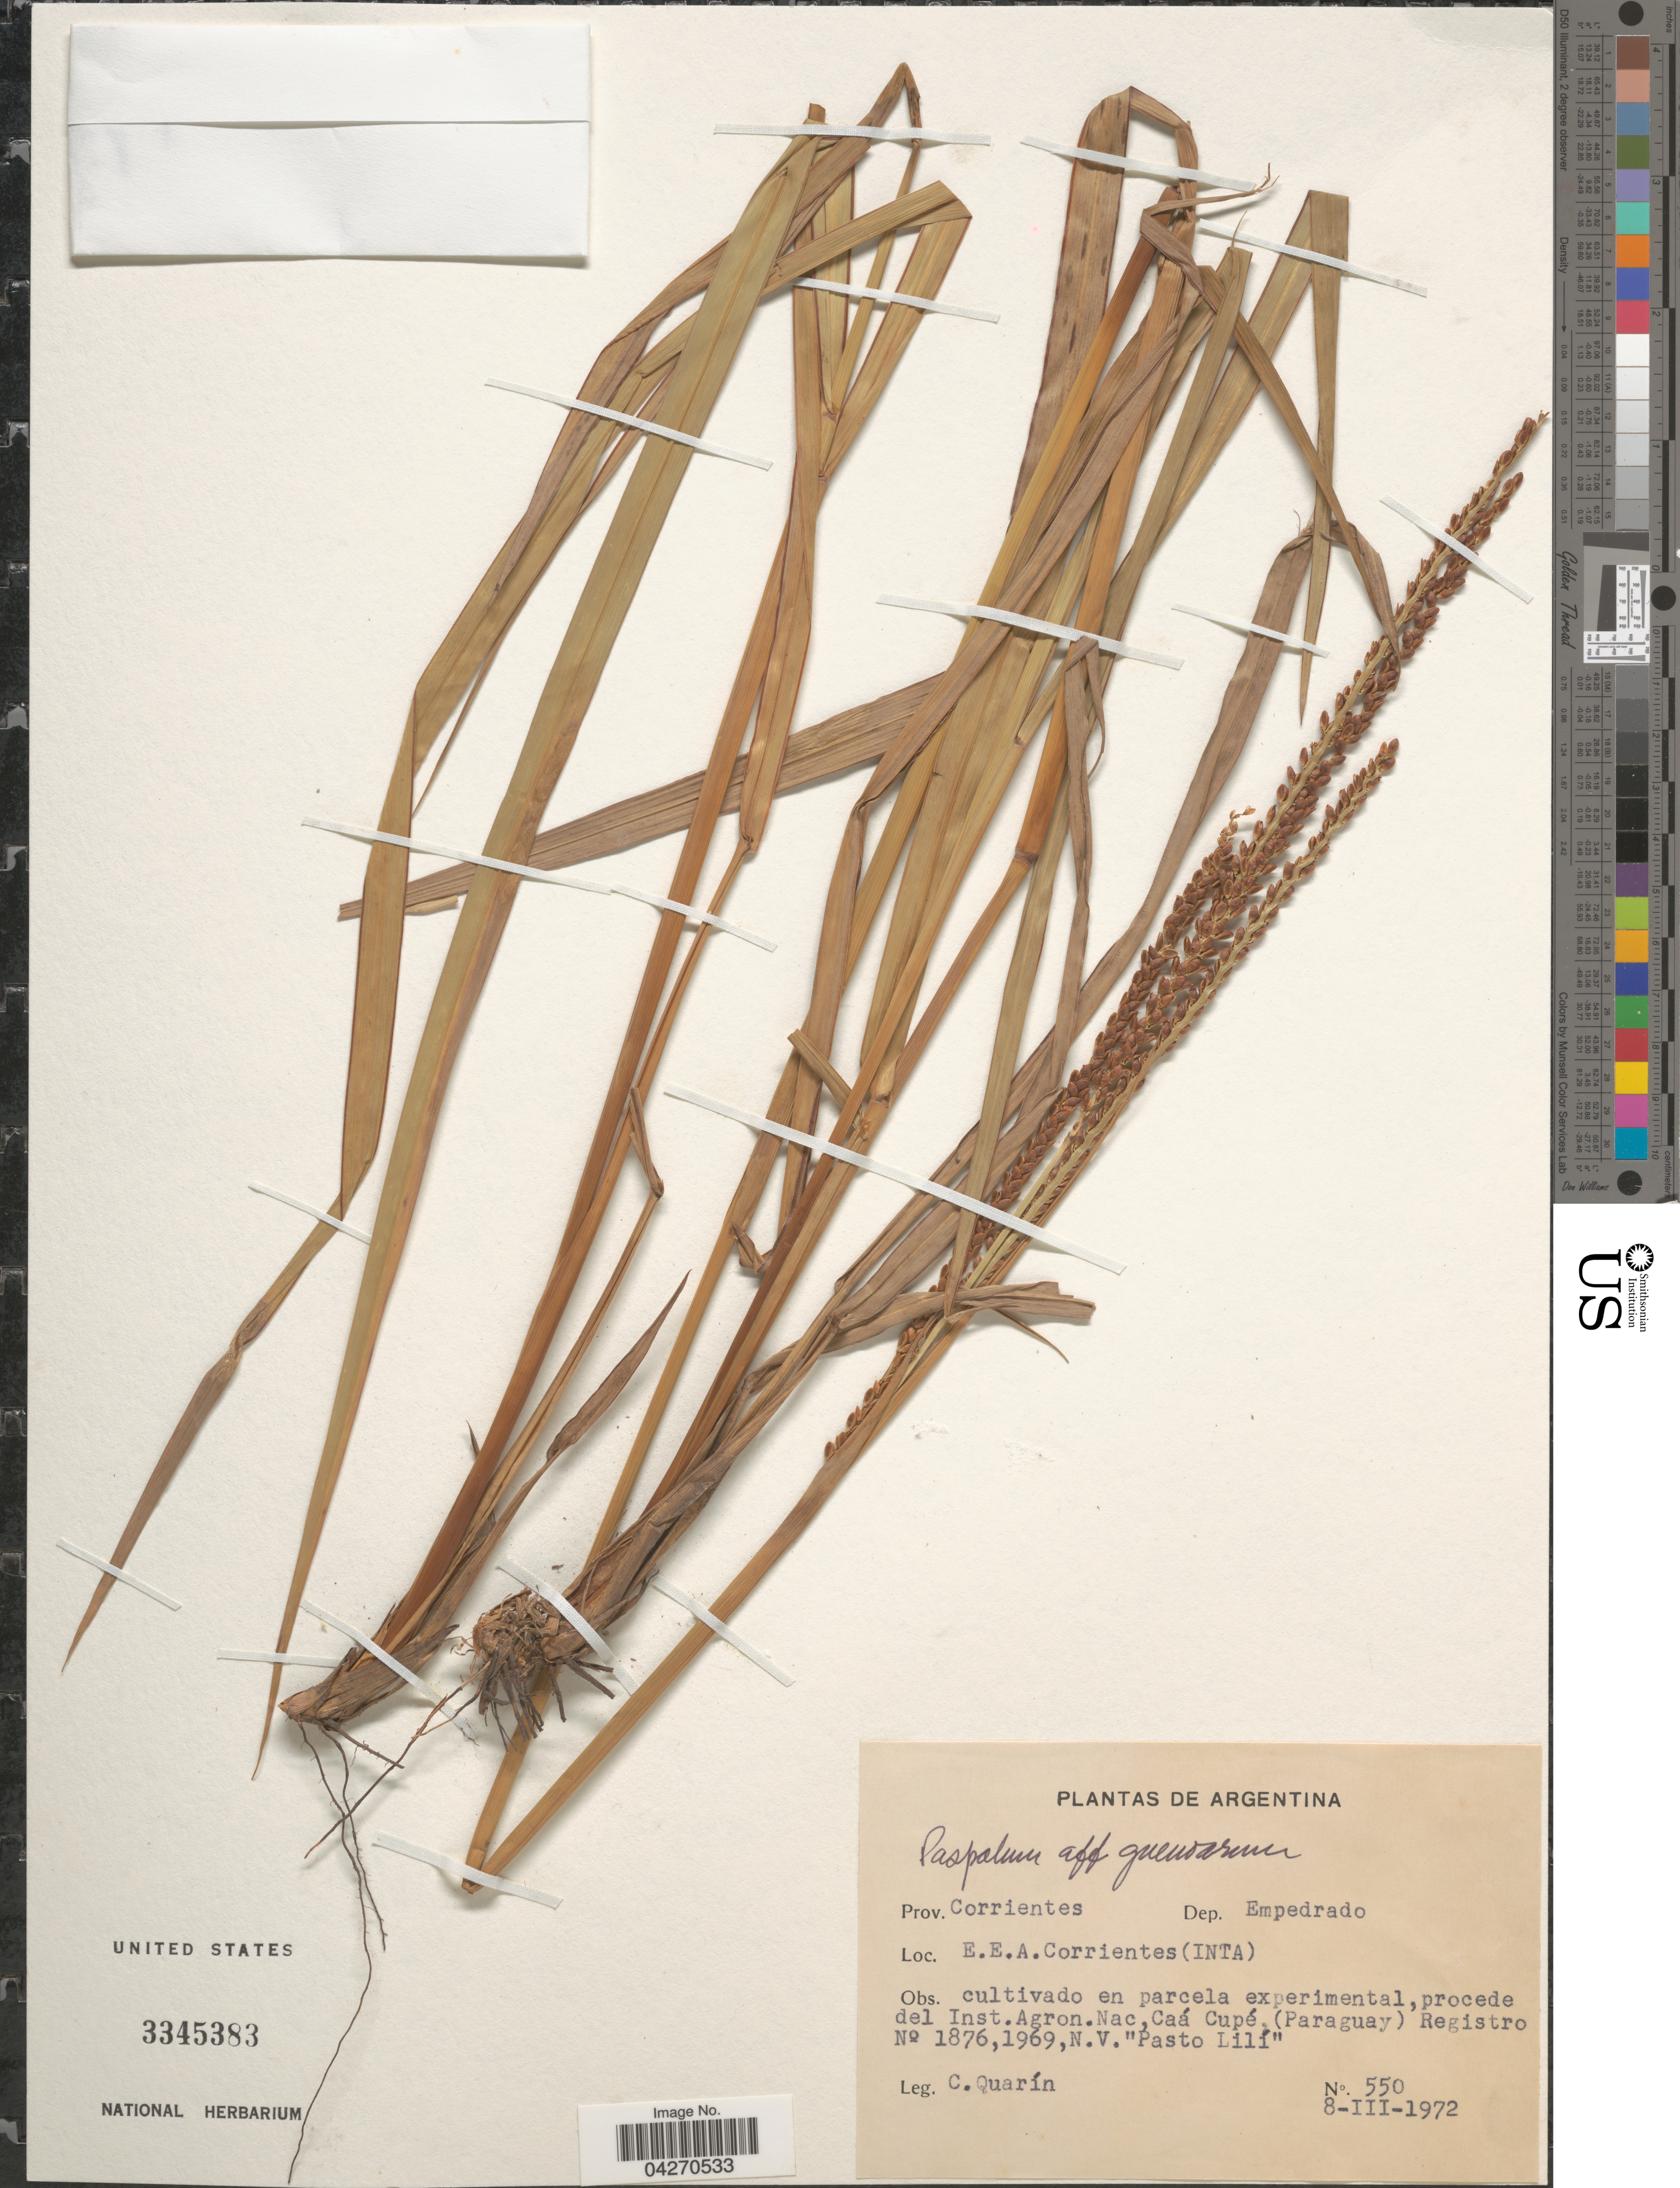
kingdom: Plantae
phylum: Tracheophyta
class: Liliopsida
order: Poales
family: Poaceae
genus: Paspalum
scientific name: Paspalum guenoarum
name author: Arechav.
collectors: C. Quarín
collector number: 550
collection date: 1972-03-08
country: Argentina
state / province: Corrientes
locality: En parcela experimental, procede del Inst.Agron.Nac, Caá Cupé.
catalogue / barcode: US 3345383